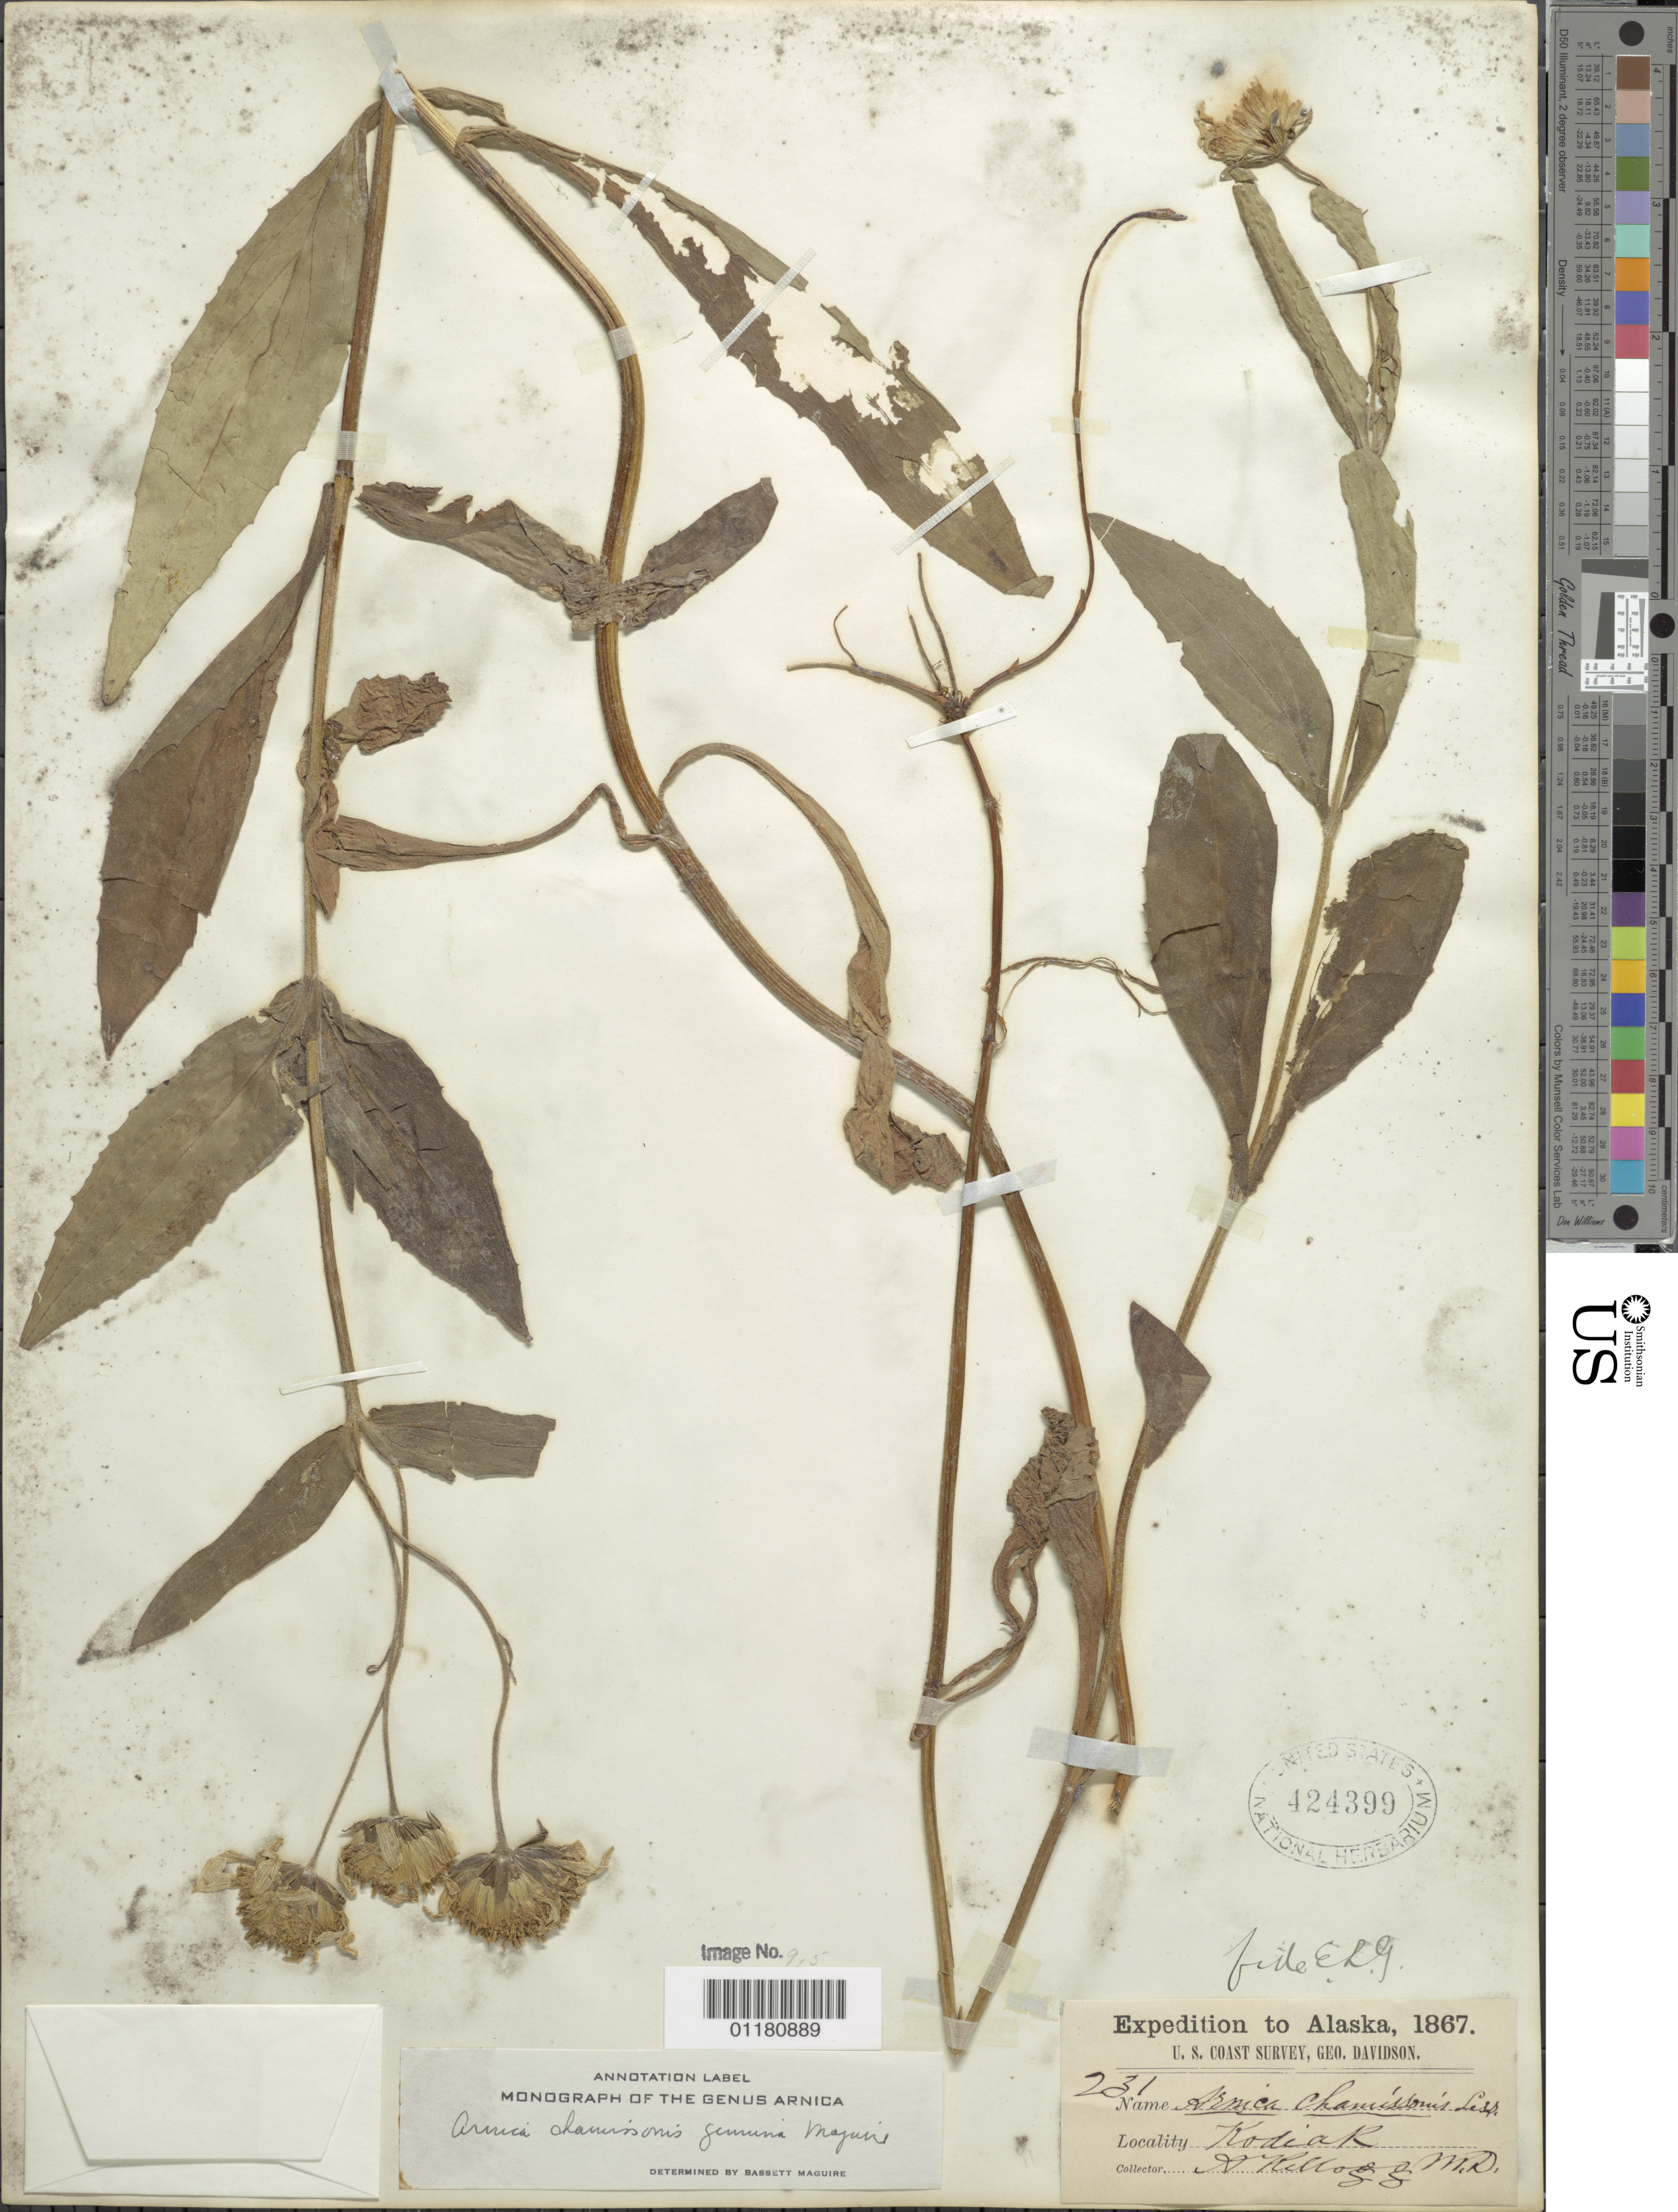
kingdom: Plantae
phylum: Tracheophyta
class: Magnoliopsida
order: Asterales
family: Asteraceae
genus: Arnica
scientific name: Arnica chamissonis subsp. genuina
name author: Maguire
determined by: Maguire, Bassett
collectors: A. Kellogg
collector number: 231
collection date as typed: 1867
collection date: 1867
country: United States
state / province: Alaska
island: Kodiak Island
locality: Kodiak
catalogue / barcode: US 424399